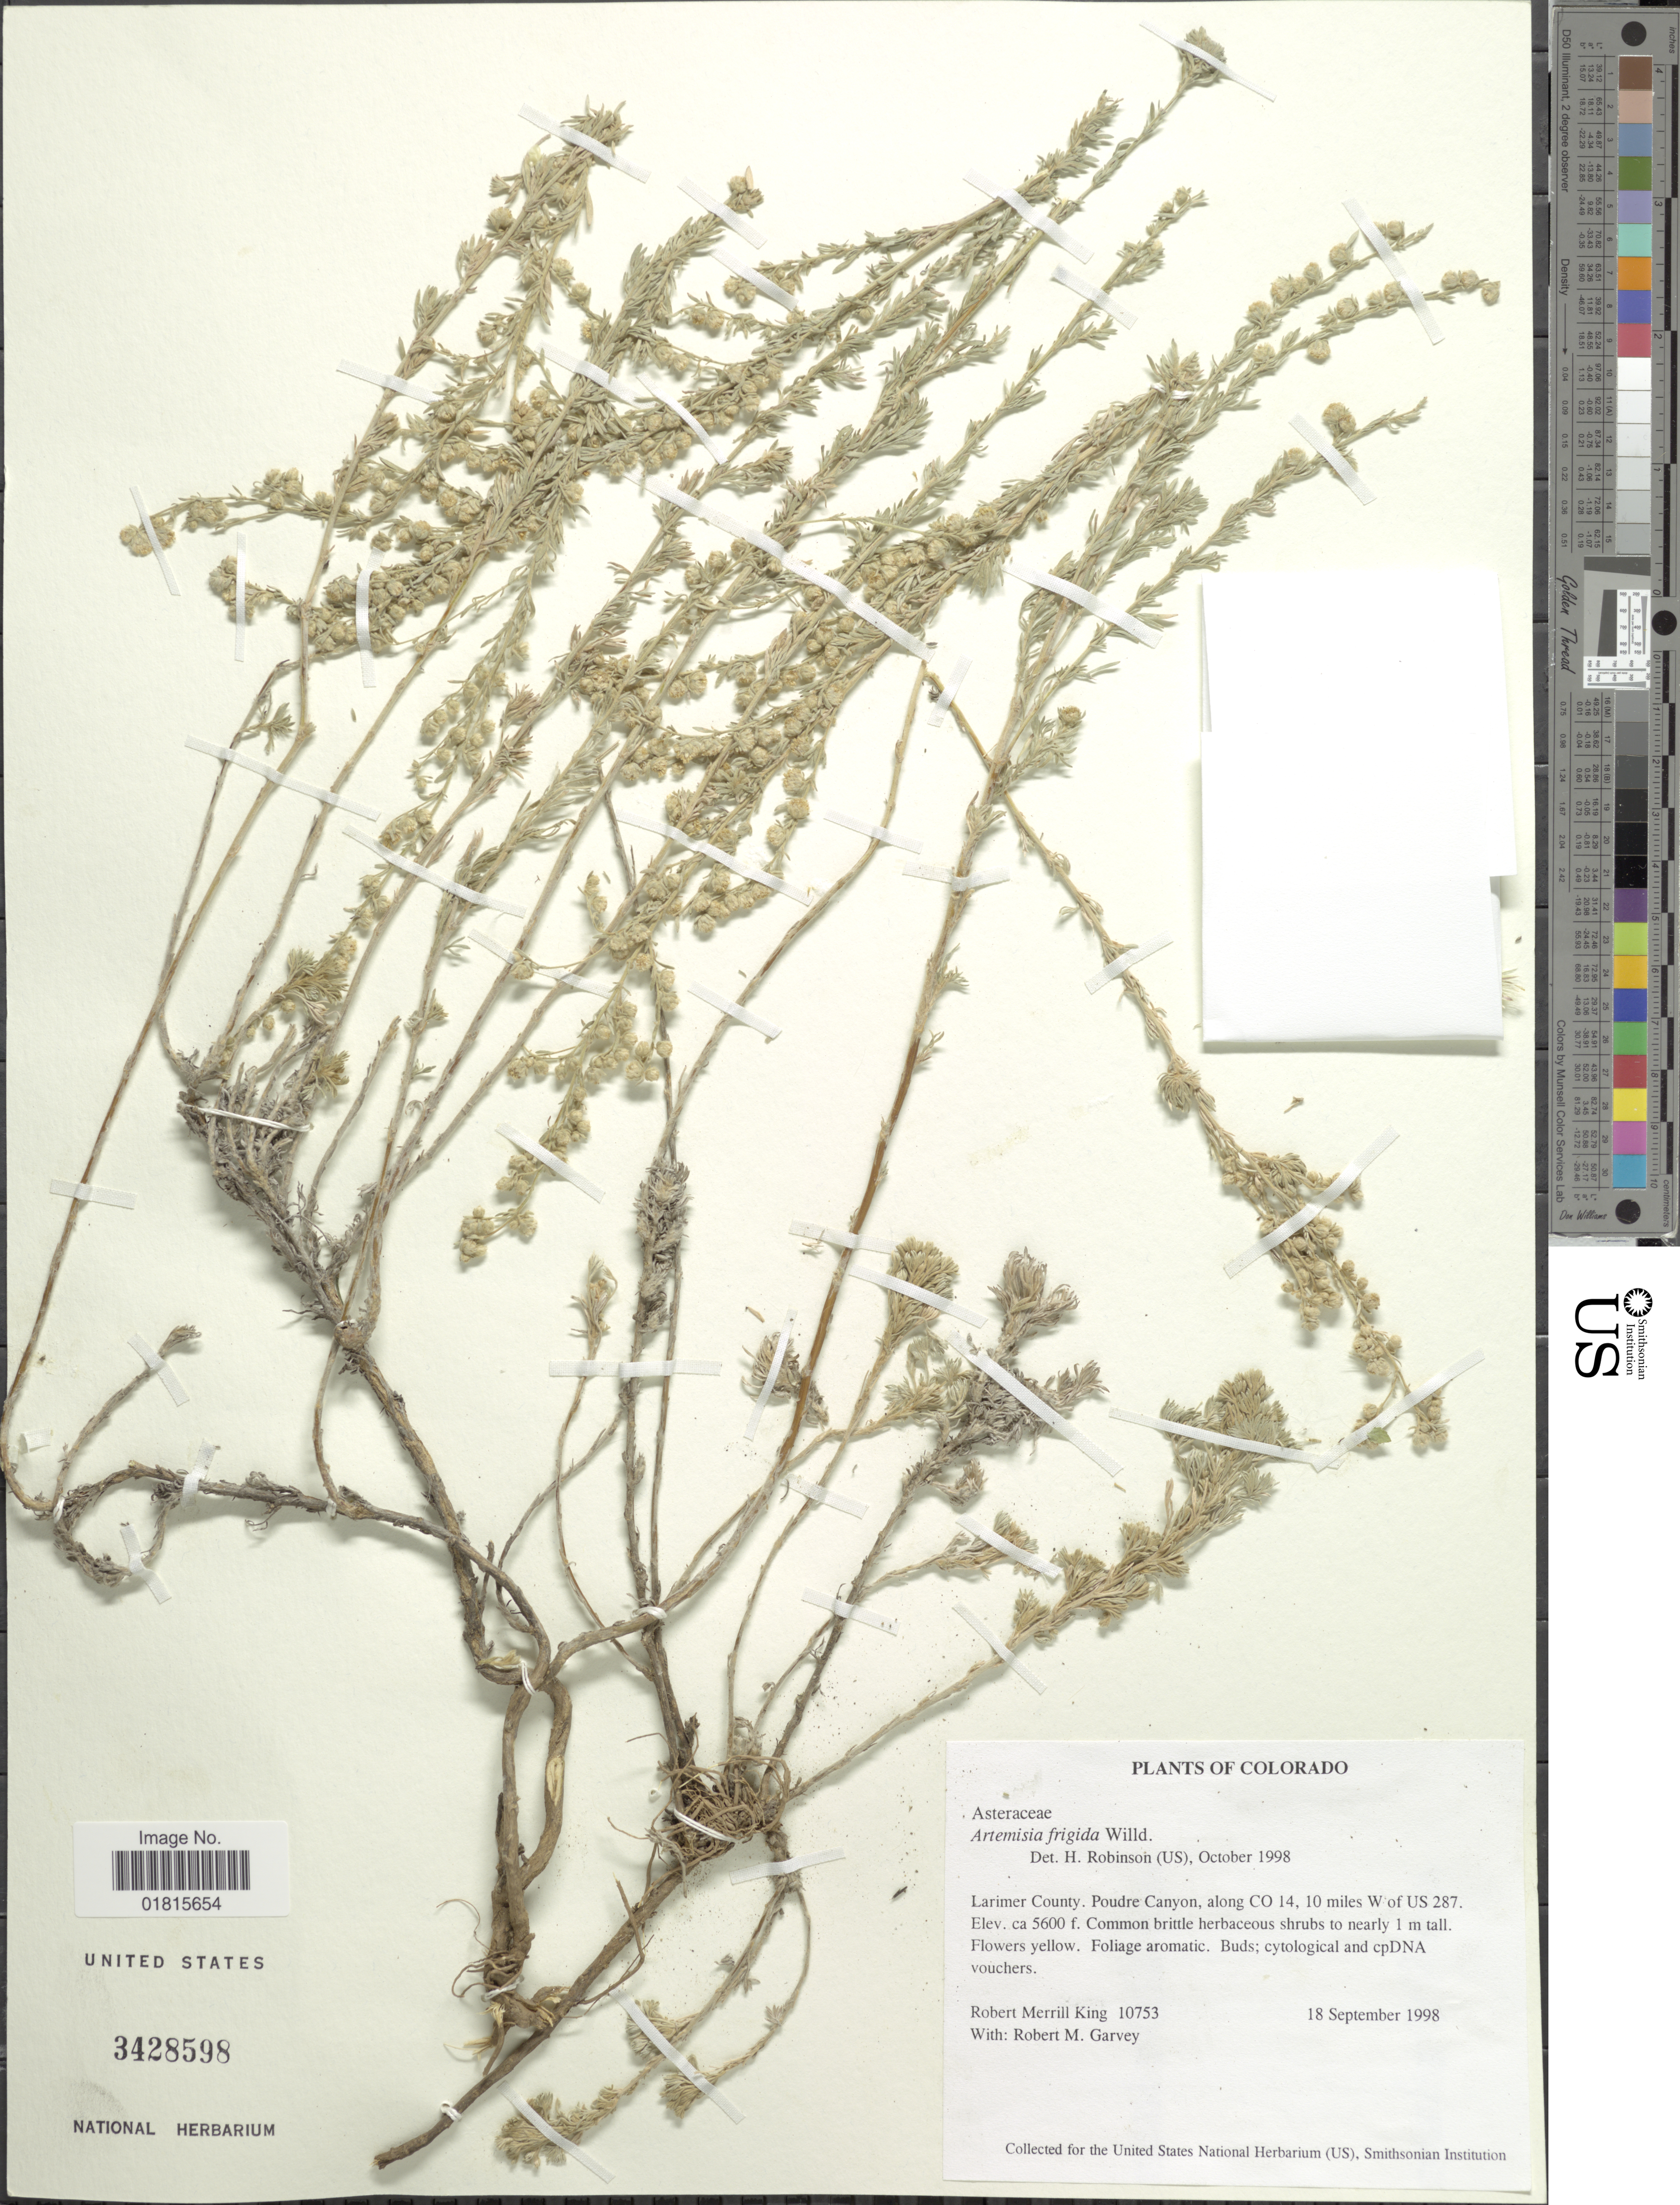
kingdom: Plantae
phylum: Tracheophyta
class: Magnoliopsida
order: Asterales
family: Asteraceae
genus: Artemisia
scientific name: Artemisia frigida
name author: Willd.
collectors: R. M. King & R. Garvey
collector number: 10753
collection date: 1998-09-18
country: United States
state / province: Colorado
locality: Larimer County. Poudre Canyon, along CO 14, 10 miles W of US 287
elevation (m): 1707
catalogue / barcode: US 3428598